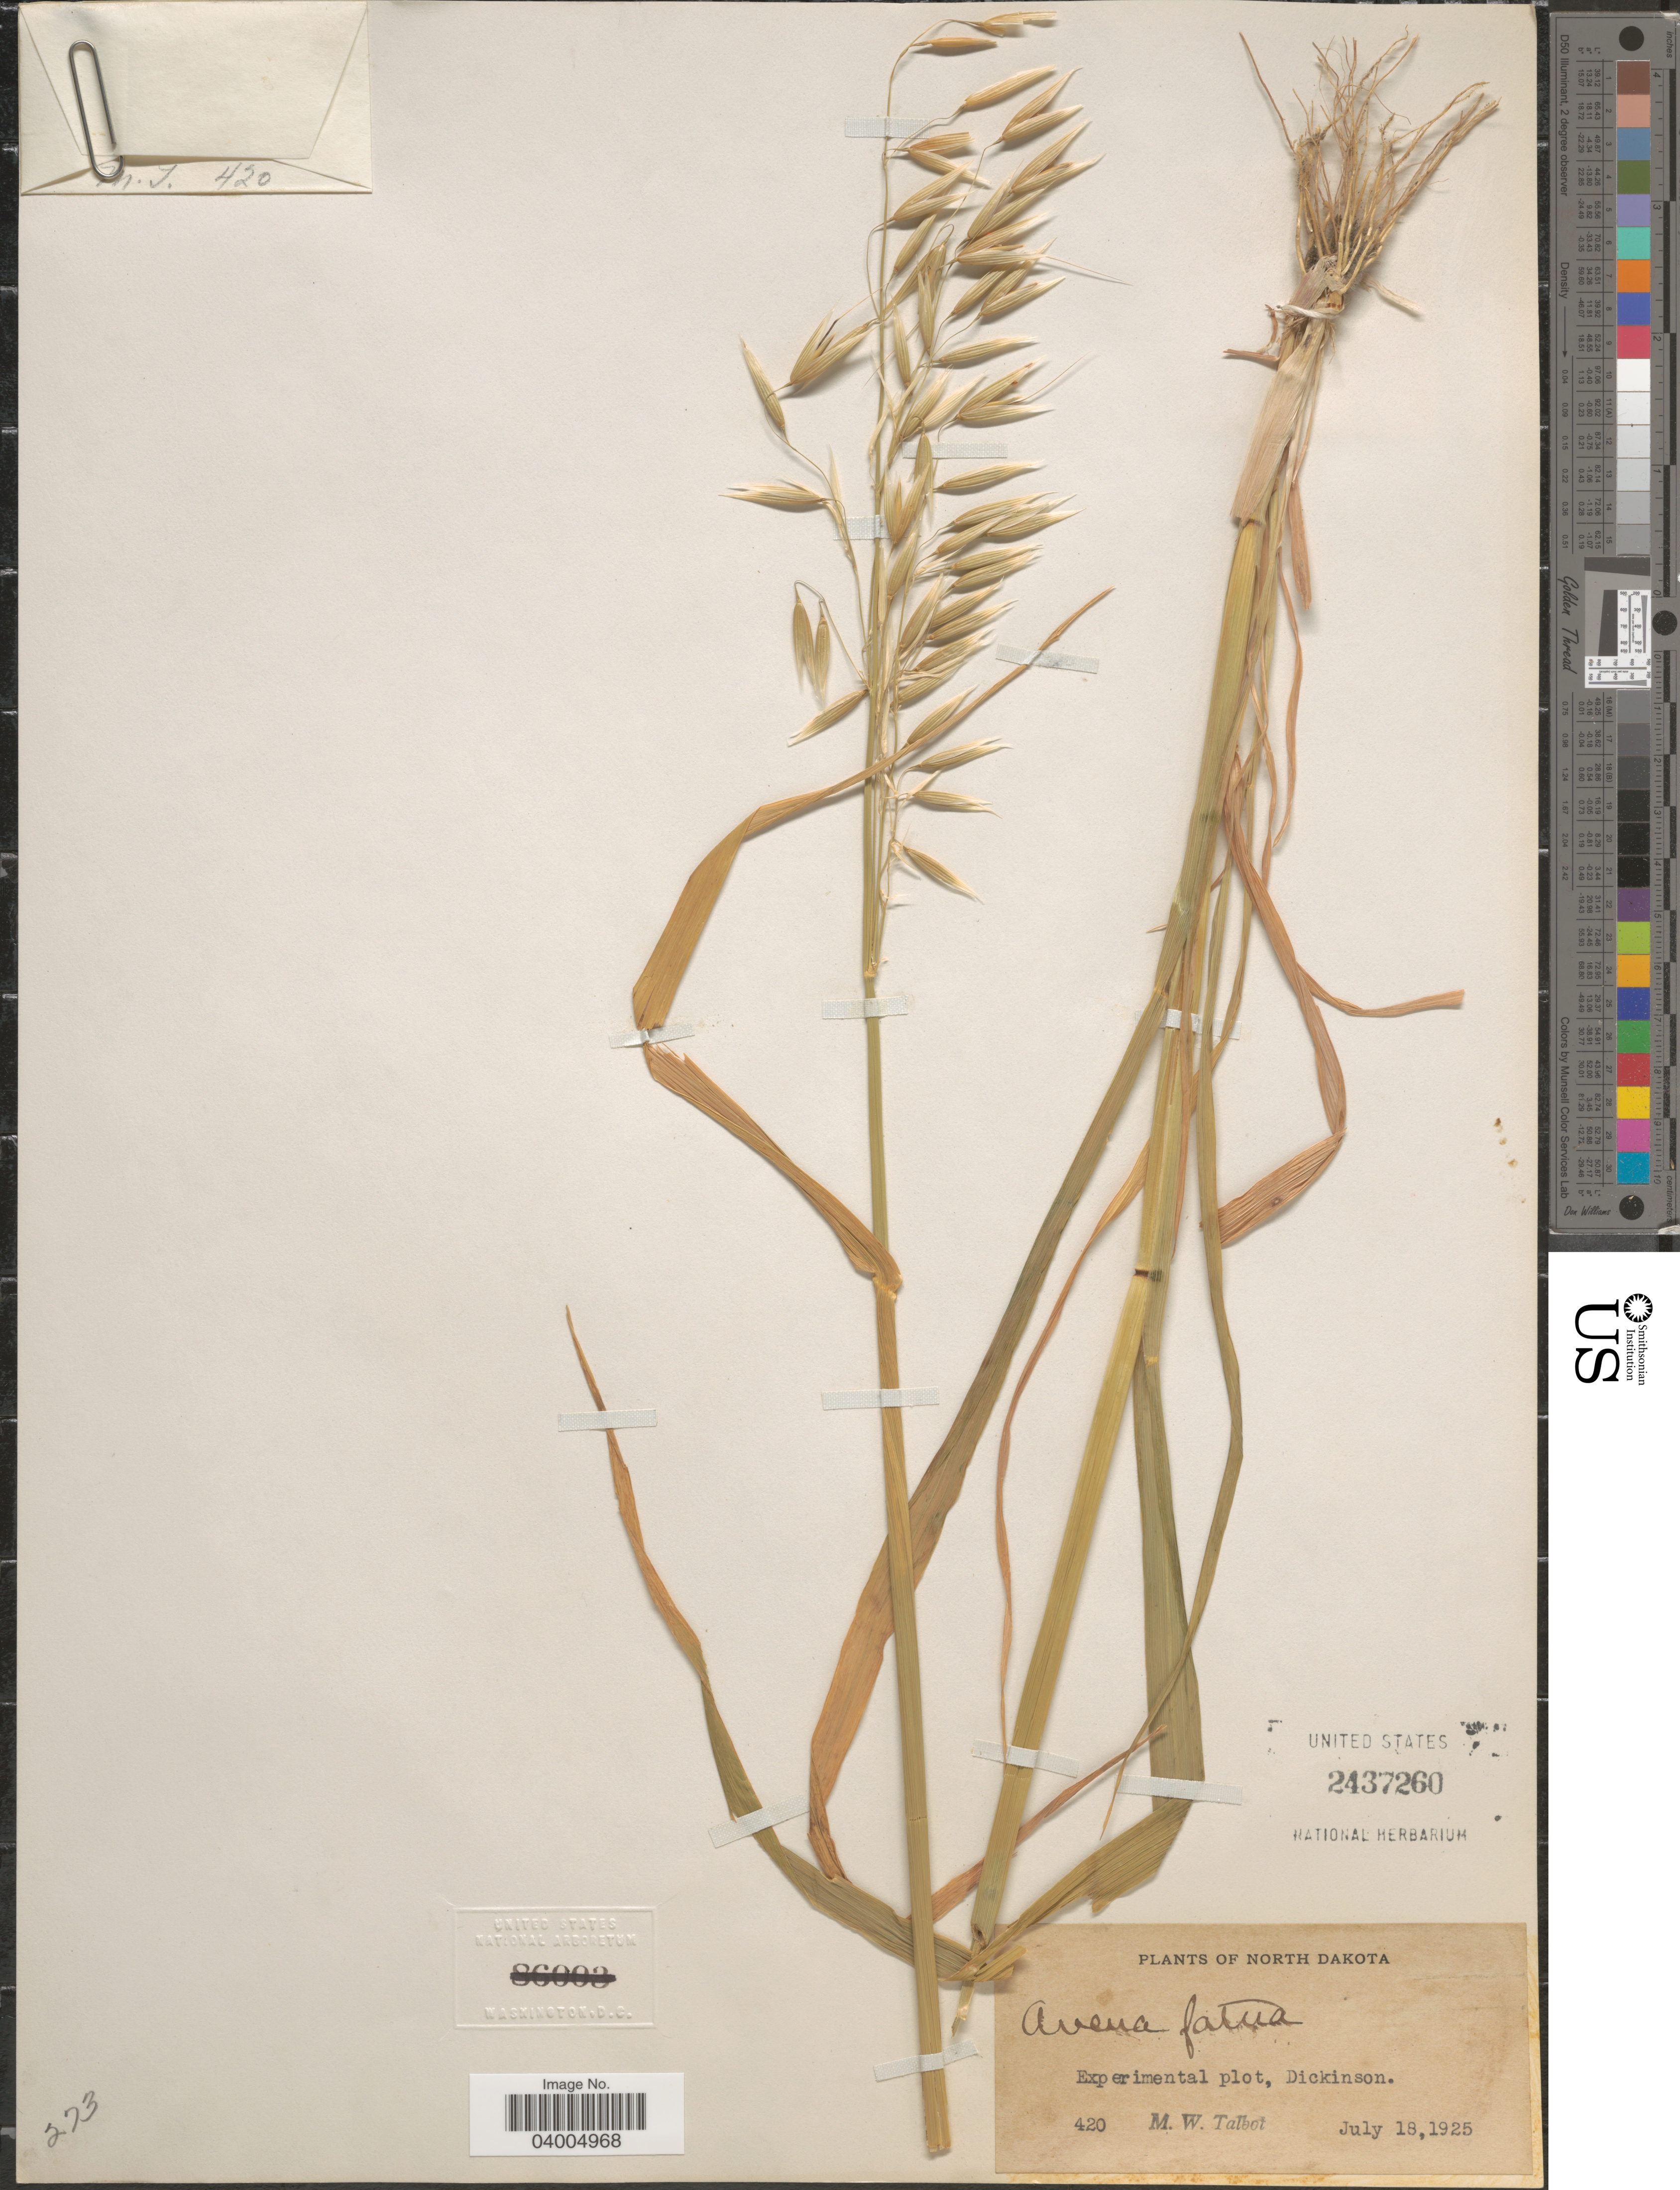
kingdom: Plantae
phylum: Tracheophyta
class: Liliopsida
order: Poales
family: Poaceae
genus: Avena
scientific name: Avena fatua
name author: L.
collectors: M. Talbot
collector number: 420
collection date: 1925-07-18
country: United States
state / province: North Dakota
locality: Experimental plot, Dickinson.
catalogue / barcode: US 2437260